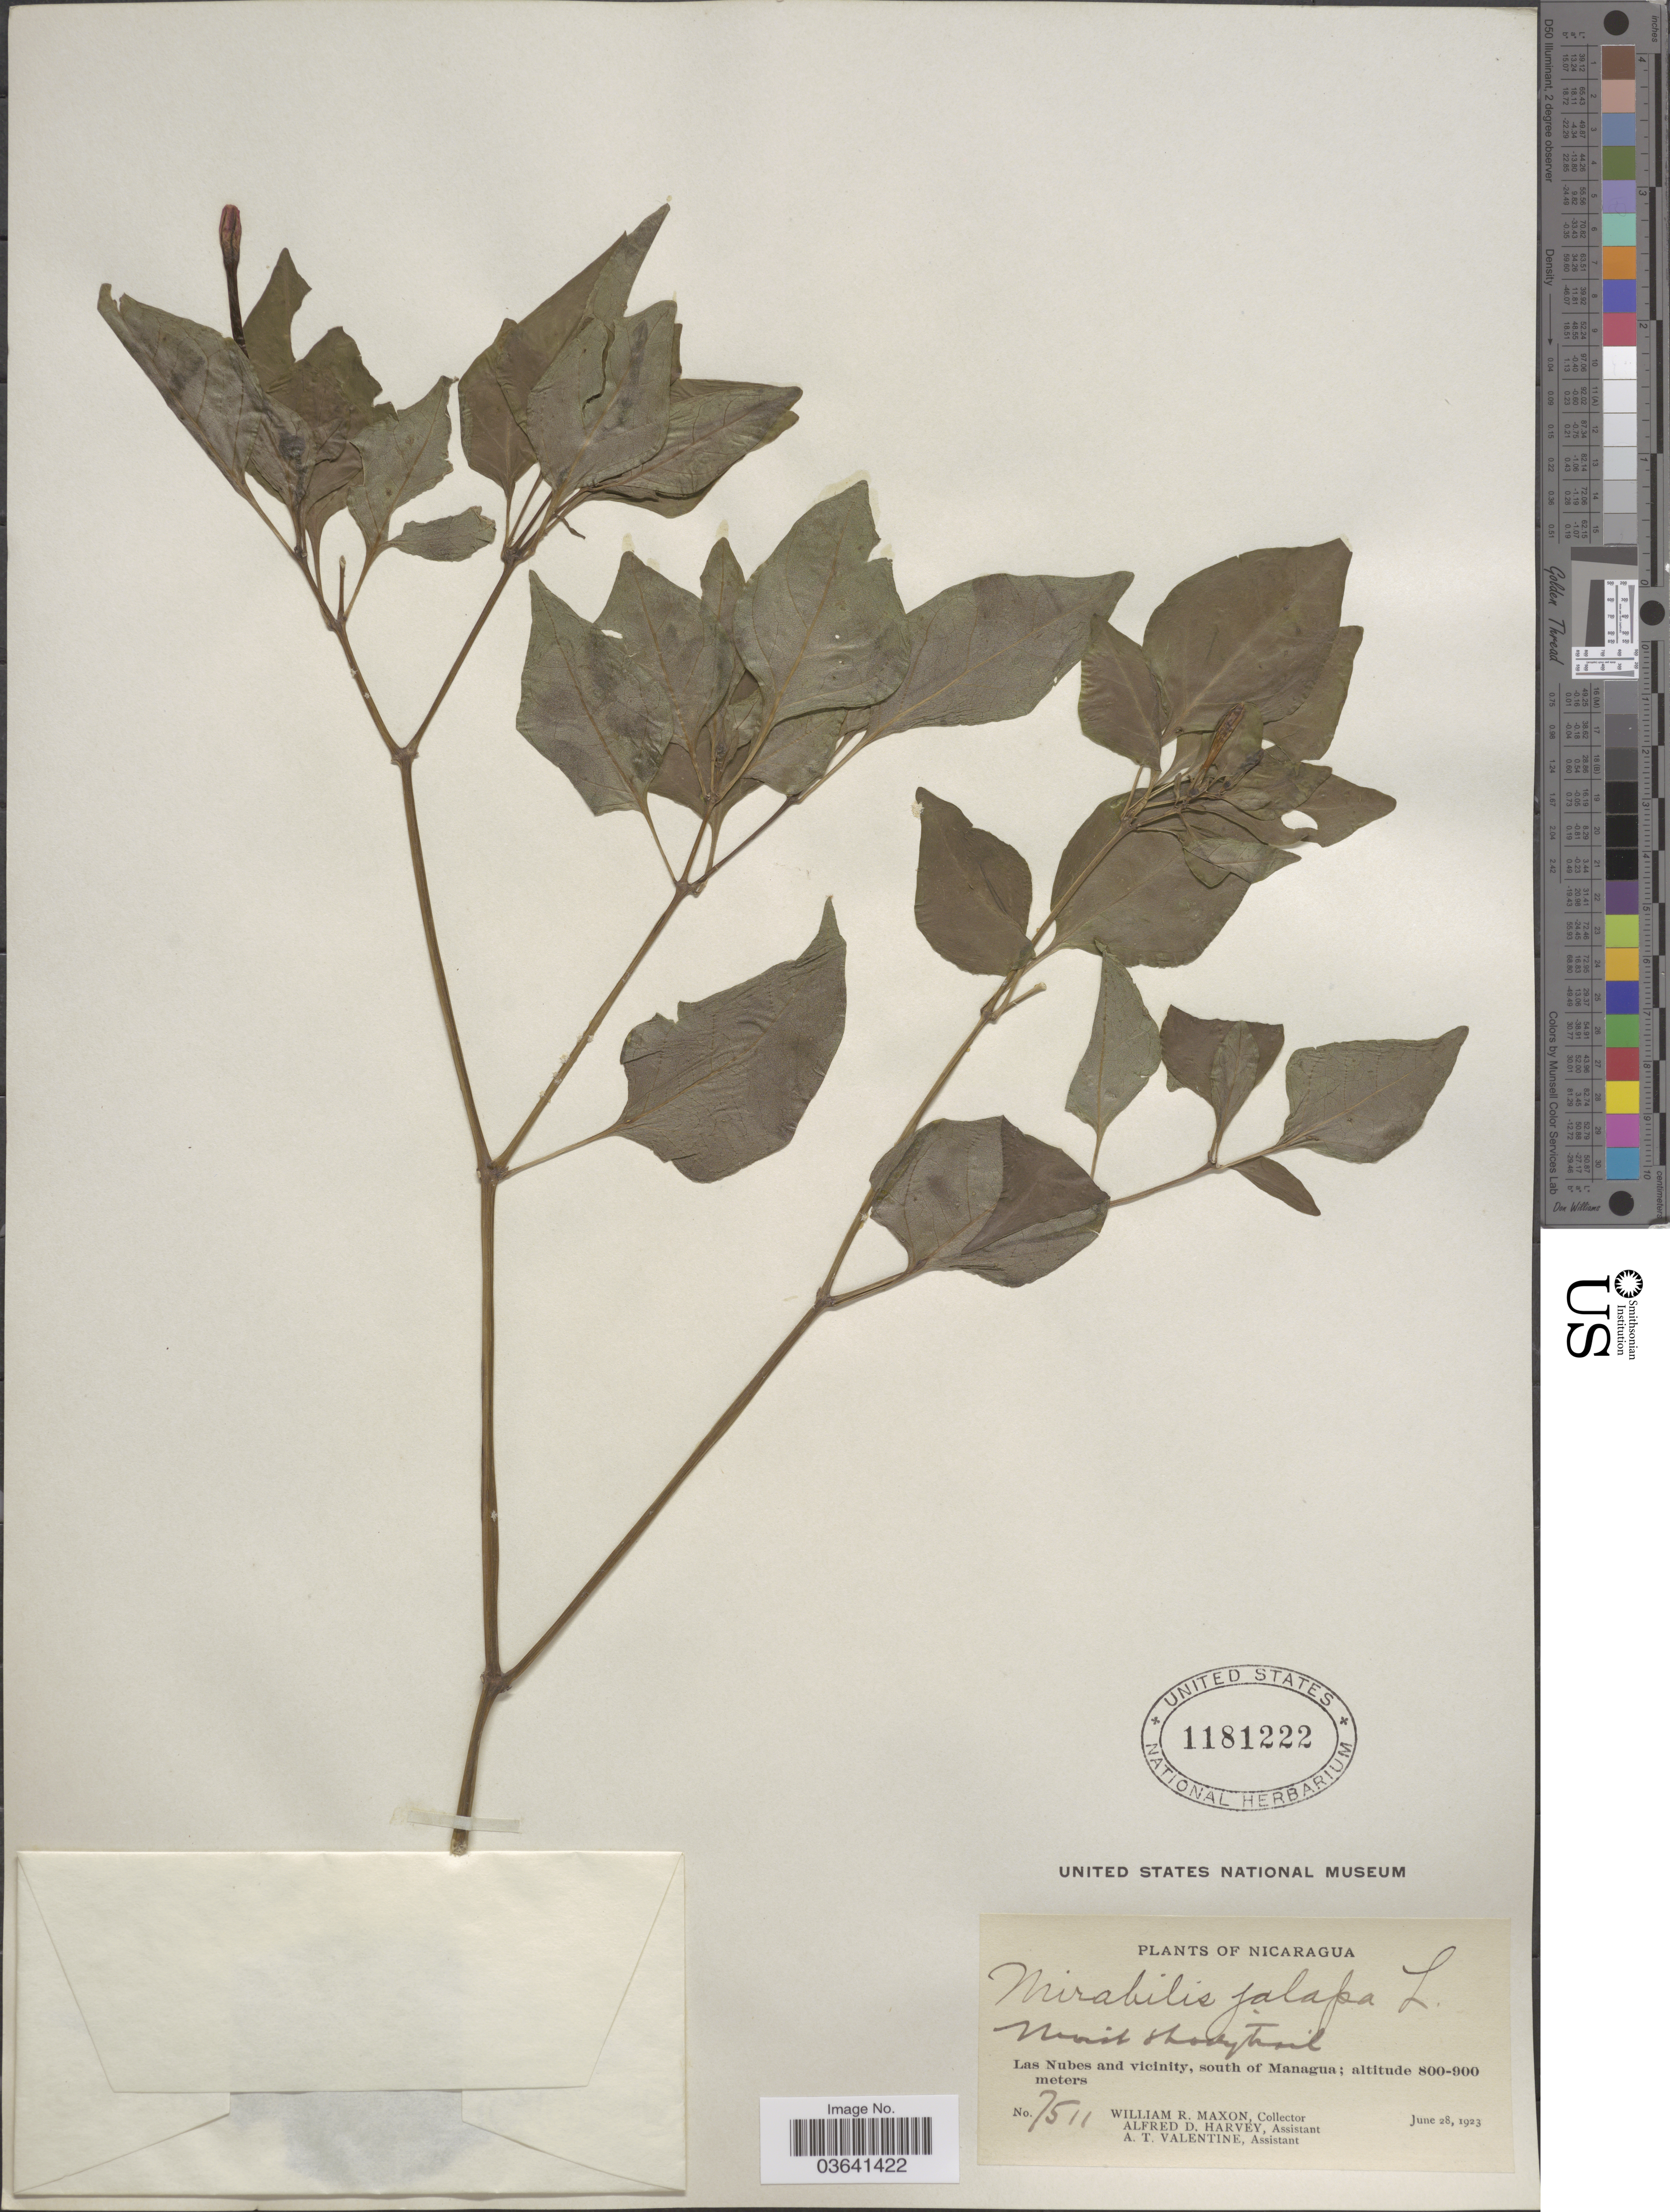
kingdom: Plantae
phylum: Tracheophyta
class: Magnoliopsida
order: Caryophyllales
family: Nyctaginaceae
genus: Mirabilis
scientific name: Mirabilis jalapa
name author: L.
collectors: W. R. Maxon, A. D. Harvey & A. Valentine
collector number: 7511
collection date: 1923-06-28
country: Nicaragua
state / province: Managua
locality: Las Nubes and vicinity, south of Managua.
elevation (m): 800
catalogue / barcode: US 1181222